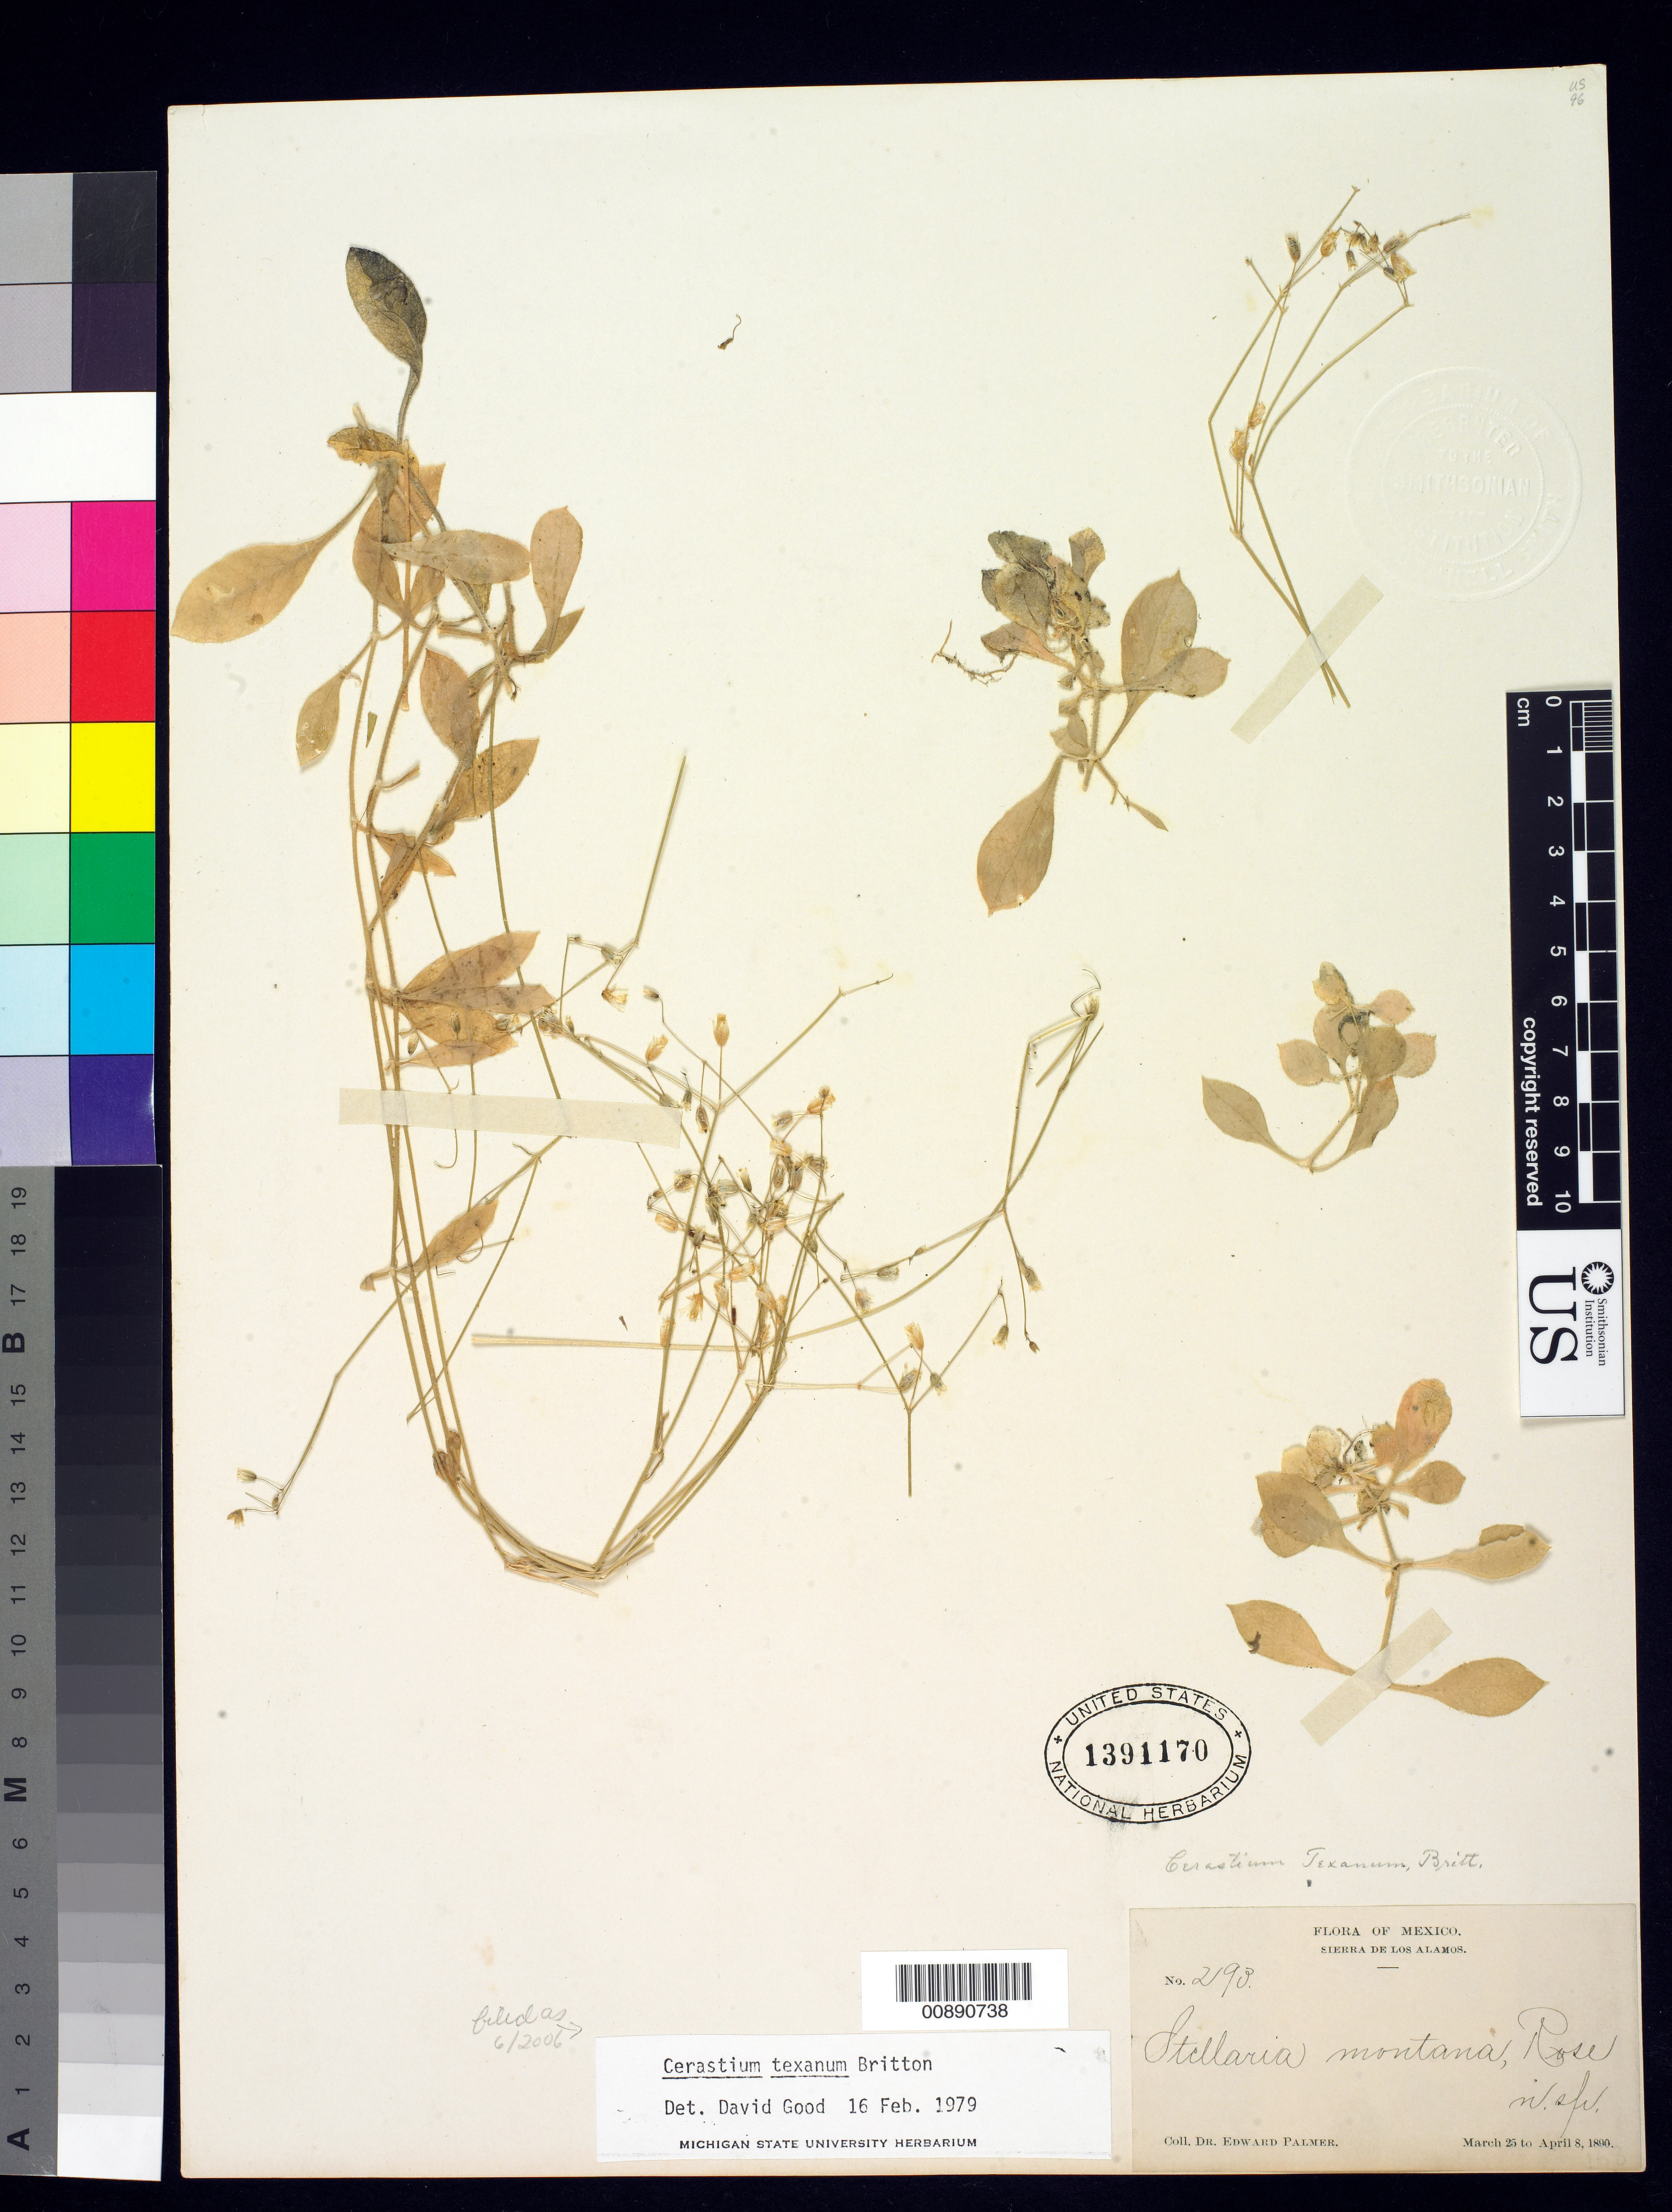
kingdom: Plantae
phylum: Tracheophyta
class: Magnoliopsida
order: Caryophyllales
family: Caryophyllaceae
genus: Stellaria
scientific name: Stellaria montana Rose, nom. illeg.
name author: Rose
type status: Holotype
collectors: E. Palmer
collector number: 293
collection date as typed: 25 Mar 1890 to 08 Apr 1890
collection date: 1890-03-25/1890-04-08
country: Mexico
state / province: Sonora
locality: Sierra de los Alamos, Sonora.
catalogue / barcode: US 1391170